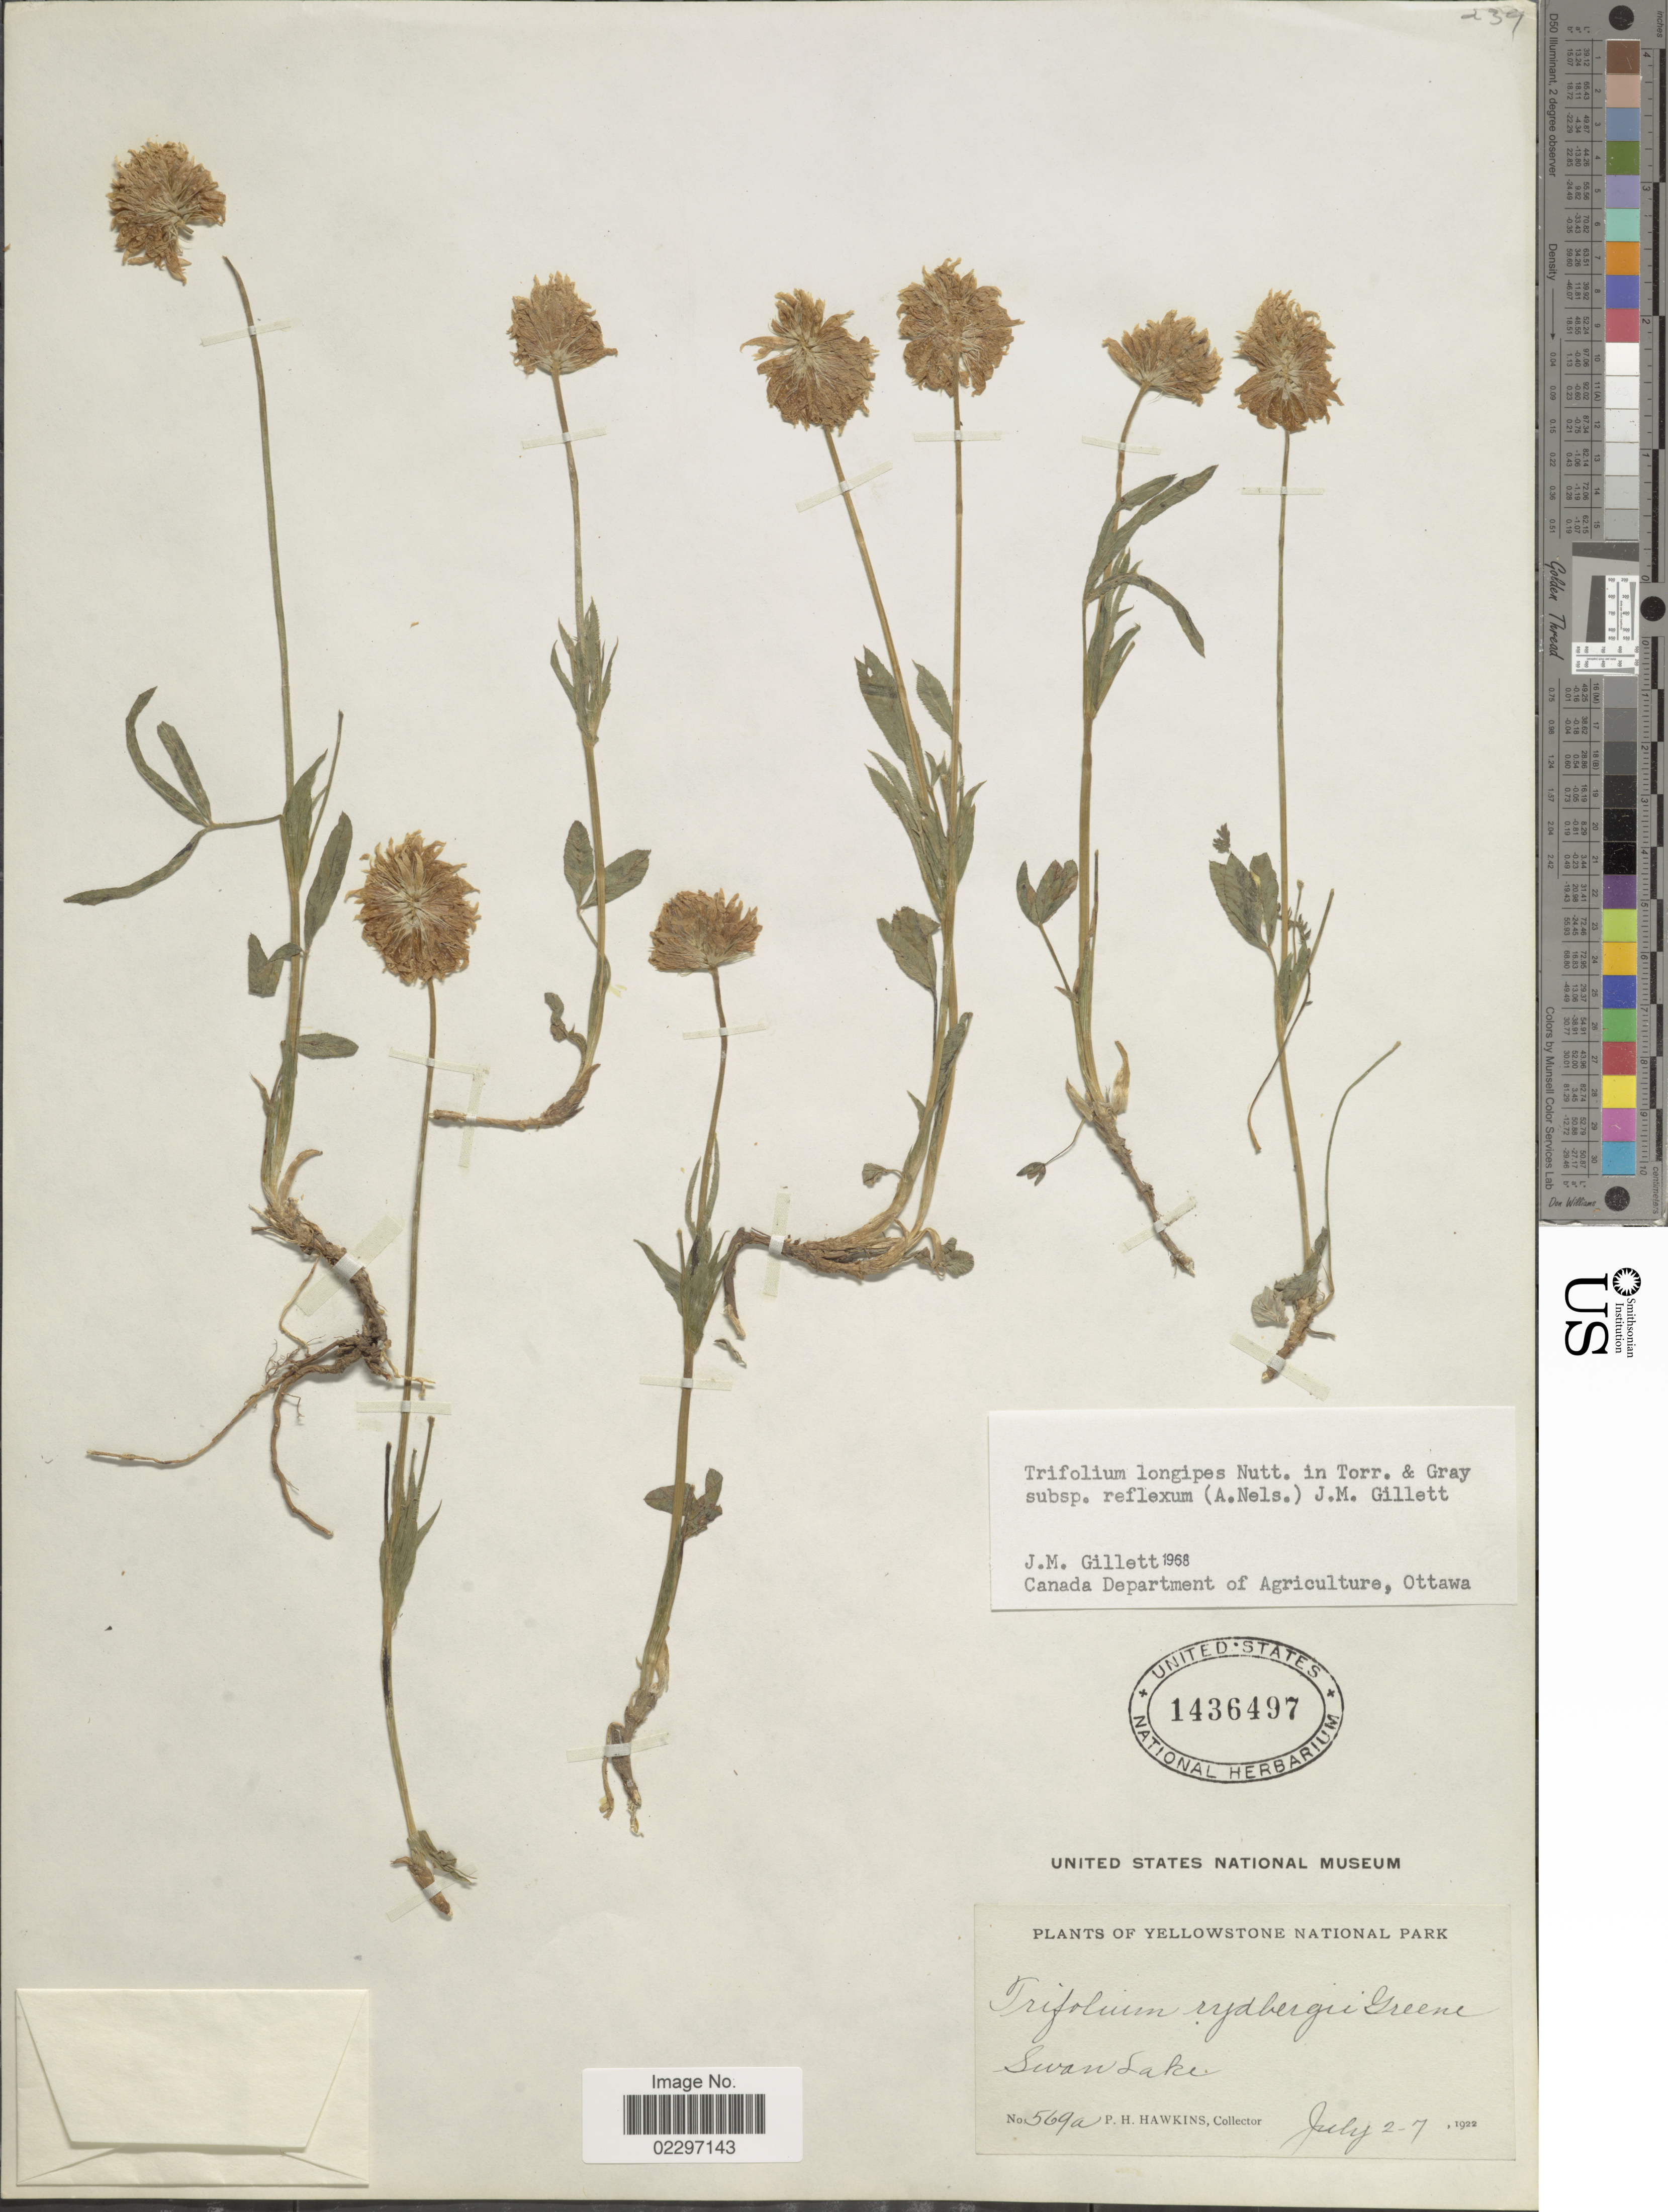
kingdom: Plantae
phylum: Tracheophyta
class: Magnoliopsida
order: Fabales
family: Fabaceae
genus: Trifolium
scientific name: Trifolium longipes subsp. reflexum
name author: (A. Nelson) J.M. Gillet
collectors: P. Hawkins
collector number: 569a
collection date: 1922-07-02/1922-07-07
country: United States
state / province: Wyoming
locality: Yellowstone National Park. Swan Lake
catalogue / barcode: US 1436497